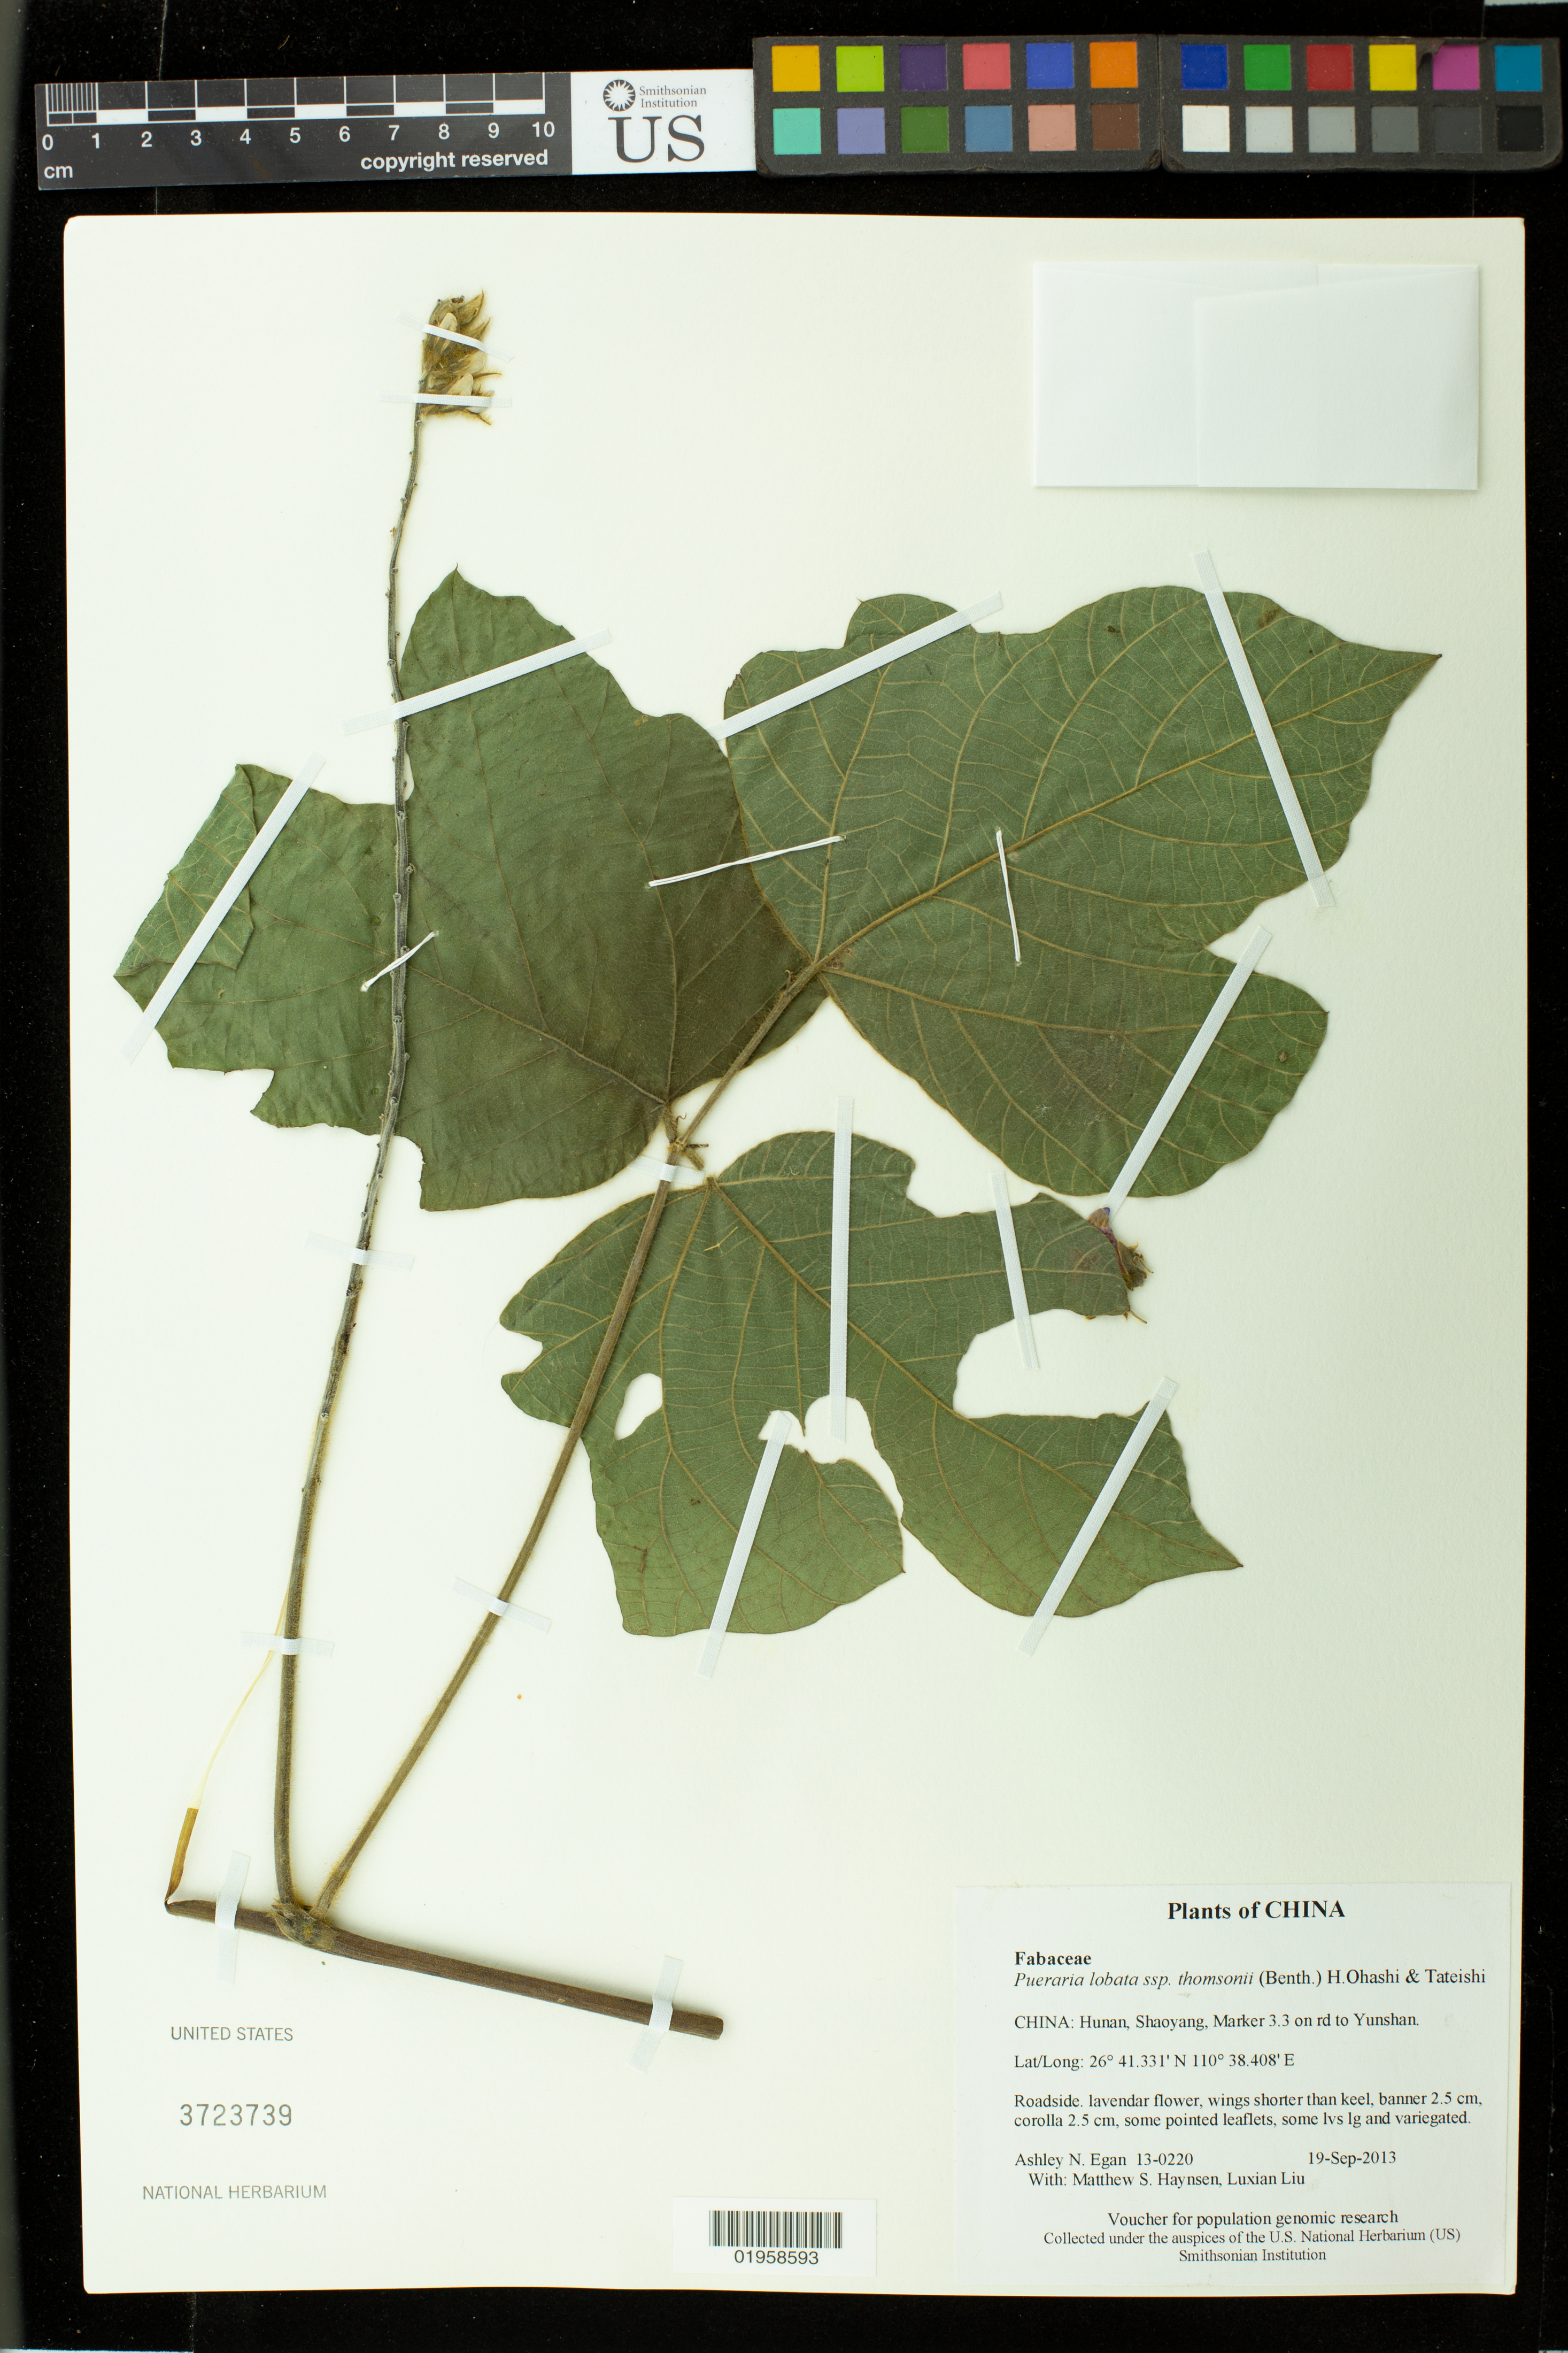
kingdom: Plantae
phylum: Tracheophyta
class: Magnoliopsida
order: Fabales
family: Fabaceae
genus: Pueraria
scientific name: Pueraria lobata subsp. thomsonii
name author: (Benth.) H. Ohashi & Tateishi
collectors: A. N. Egan, M. Hansen & L. Liu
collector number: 13-0220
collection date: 2013-09-19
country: China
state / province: Hunan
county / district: Shaoyang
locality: Marker 3.3 on rd to Yunshan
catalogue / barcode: US 3723739